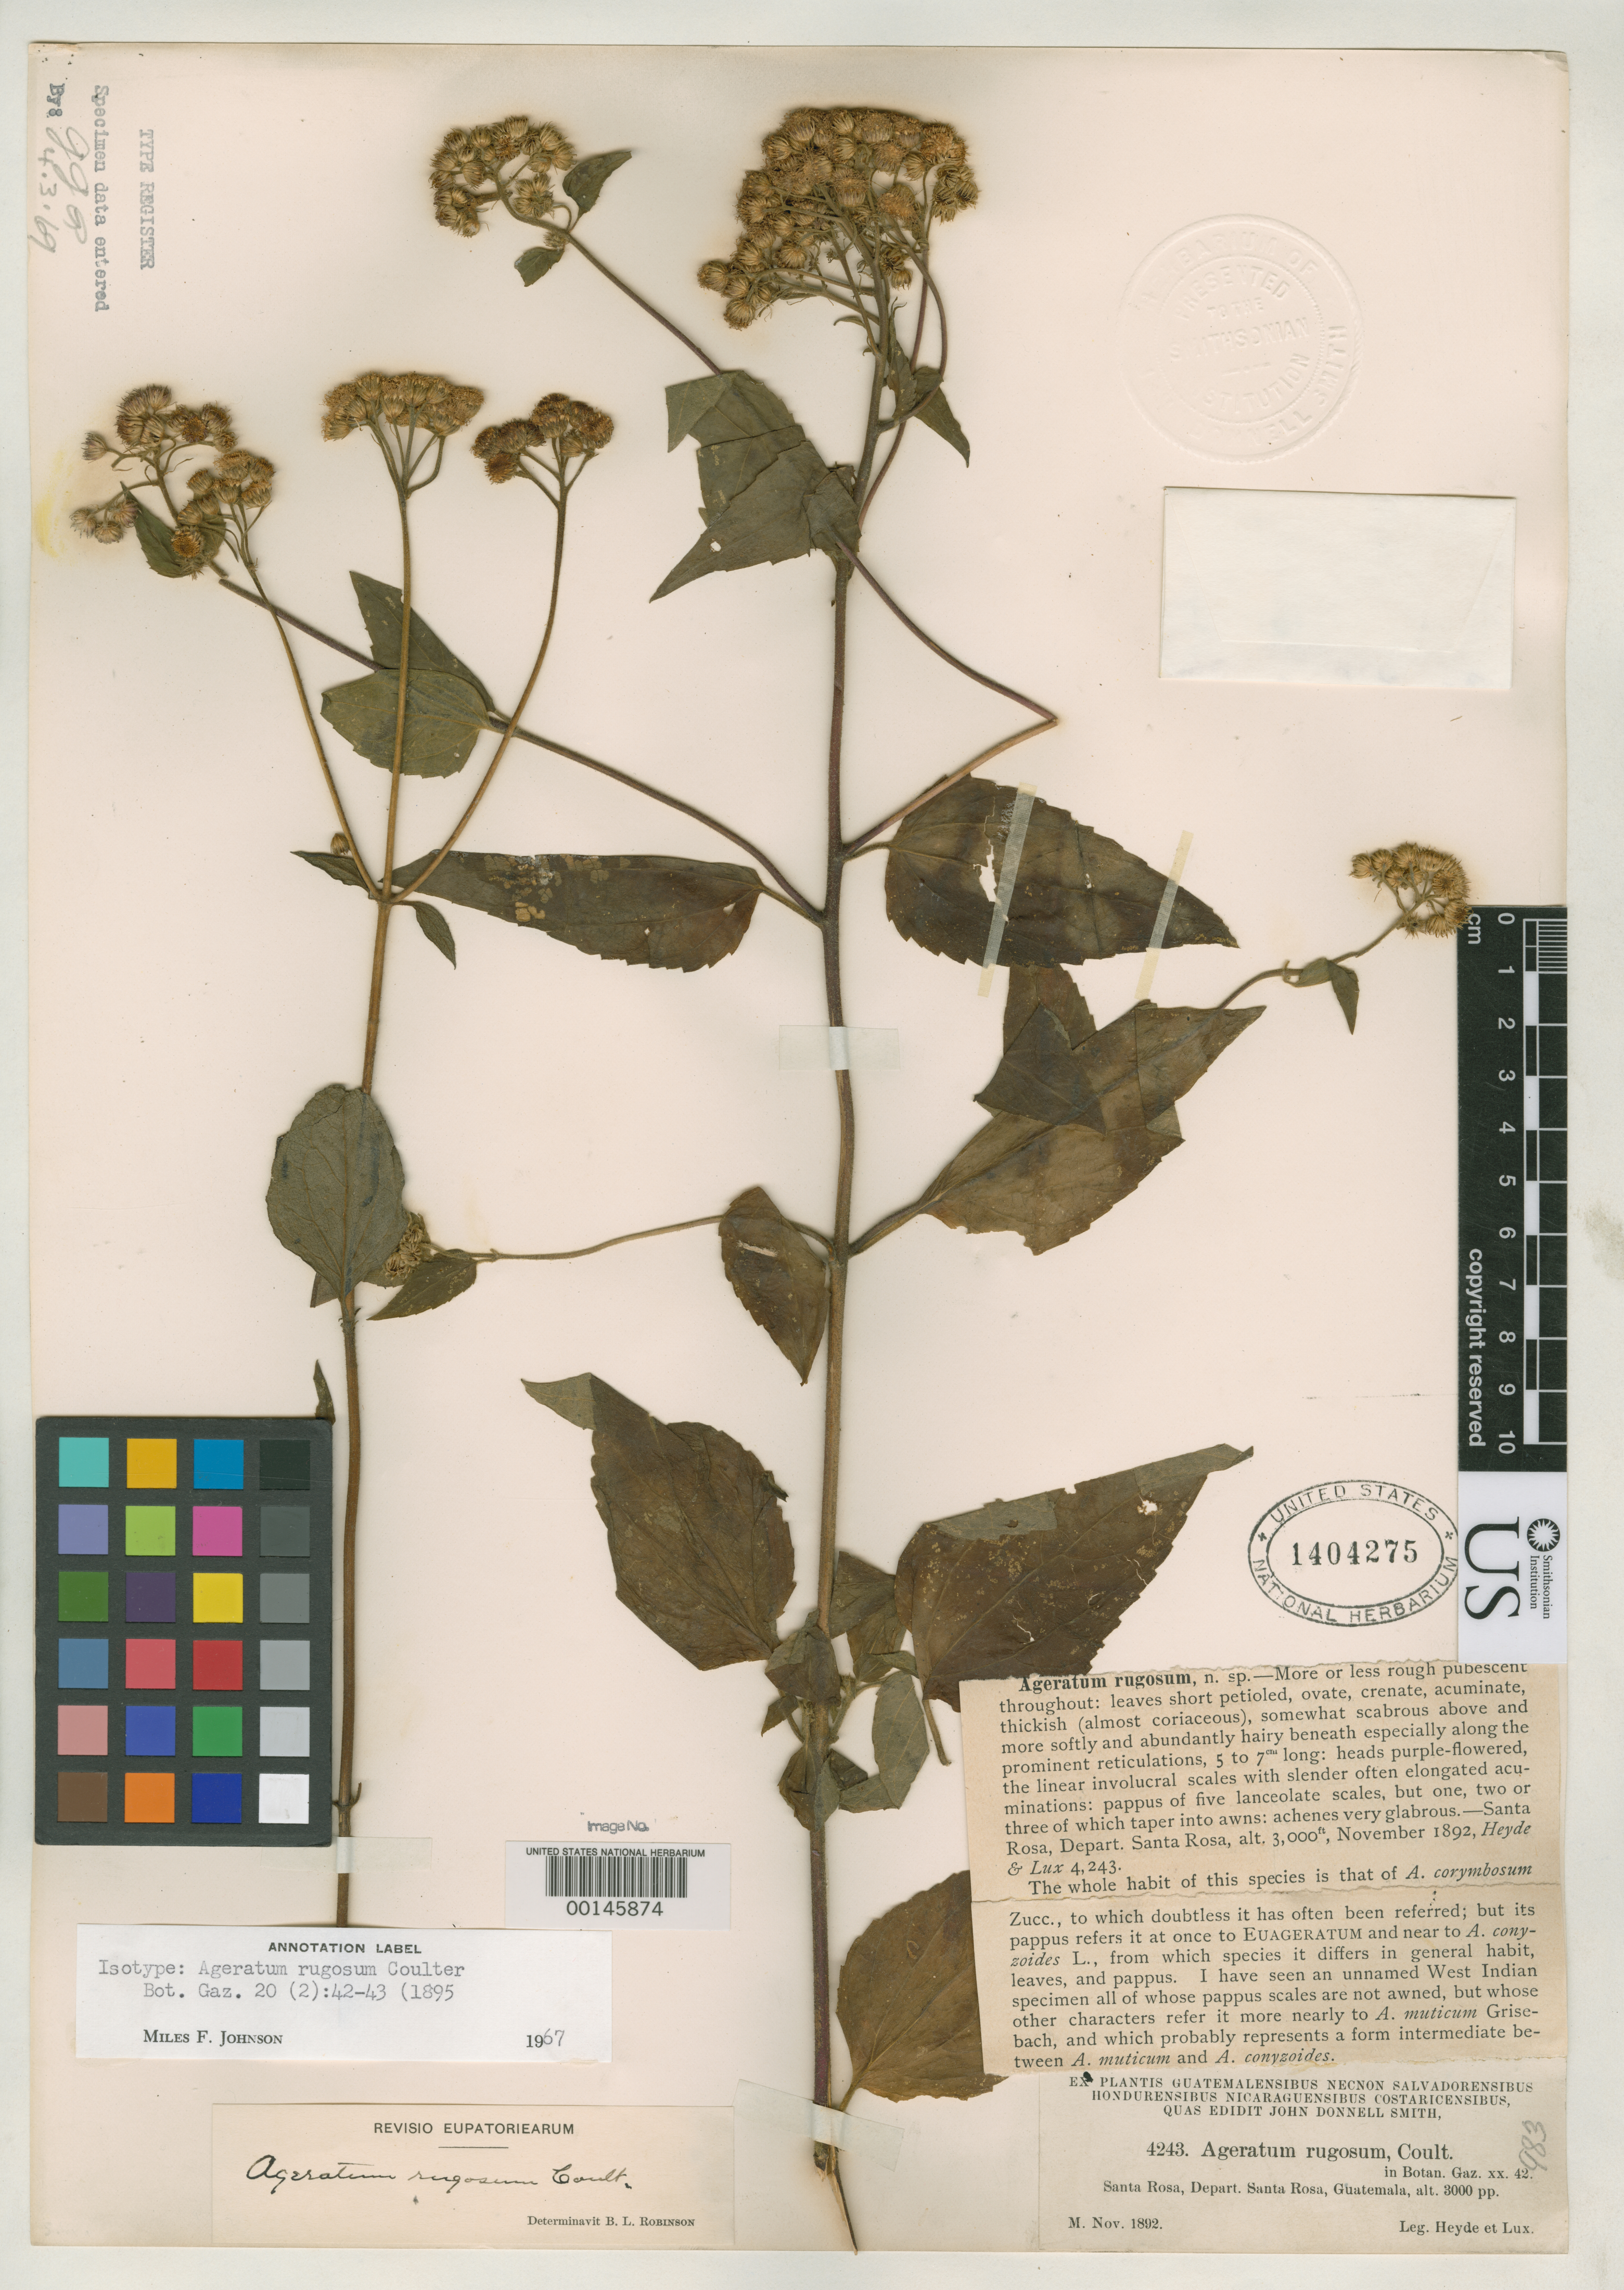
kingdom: Plantae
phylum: Tracheophyta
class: Magnoliopsida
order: Asterales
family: Asteraceae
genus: Ageratum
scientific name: Ageratum rugosum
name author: J.M. Coult.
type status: Isotype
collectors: E. T. Heyde & E. Lux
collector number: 4243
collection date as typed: Nov 1892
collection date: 1892-11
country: Guatemala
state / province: Santa Rosa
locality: Santa Rosa.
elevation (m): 914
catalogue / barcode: US 1404275